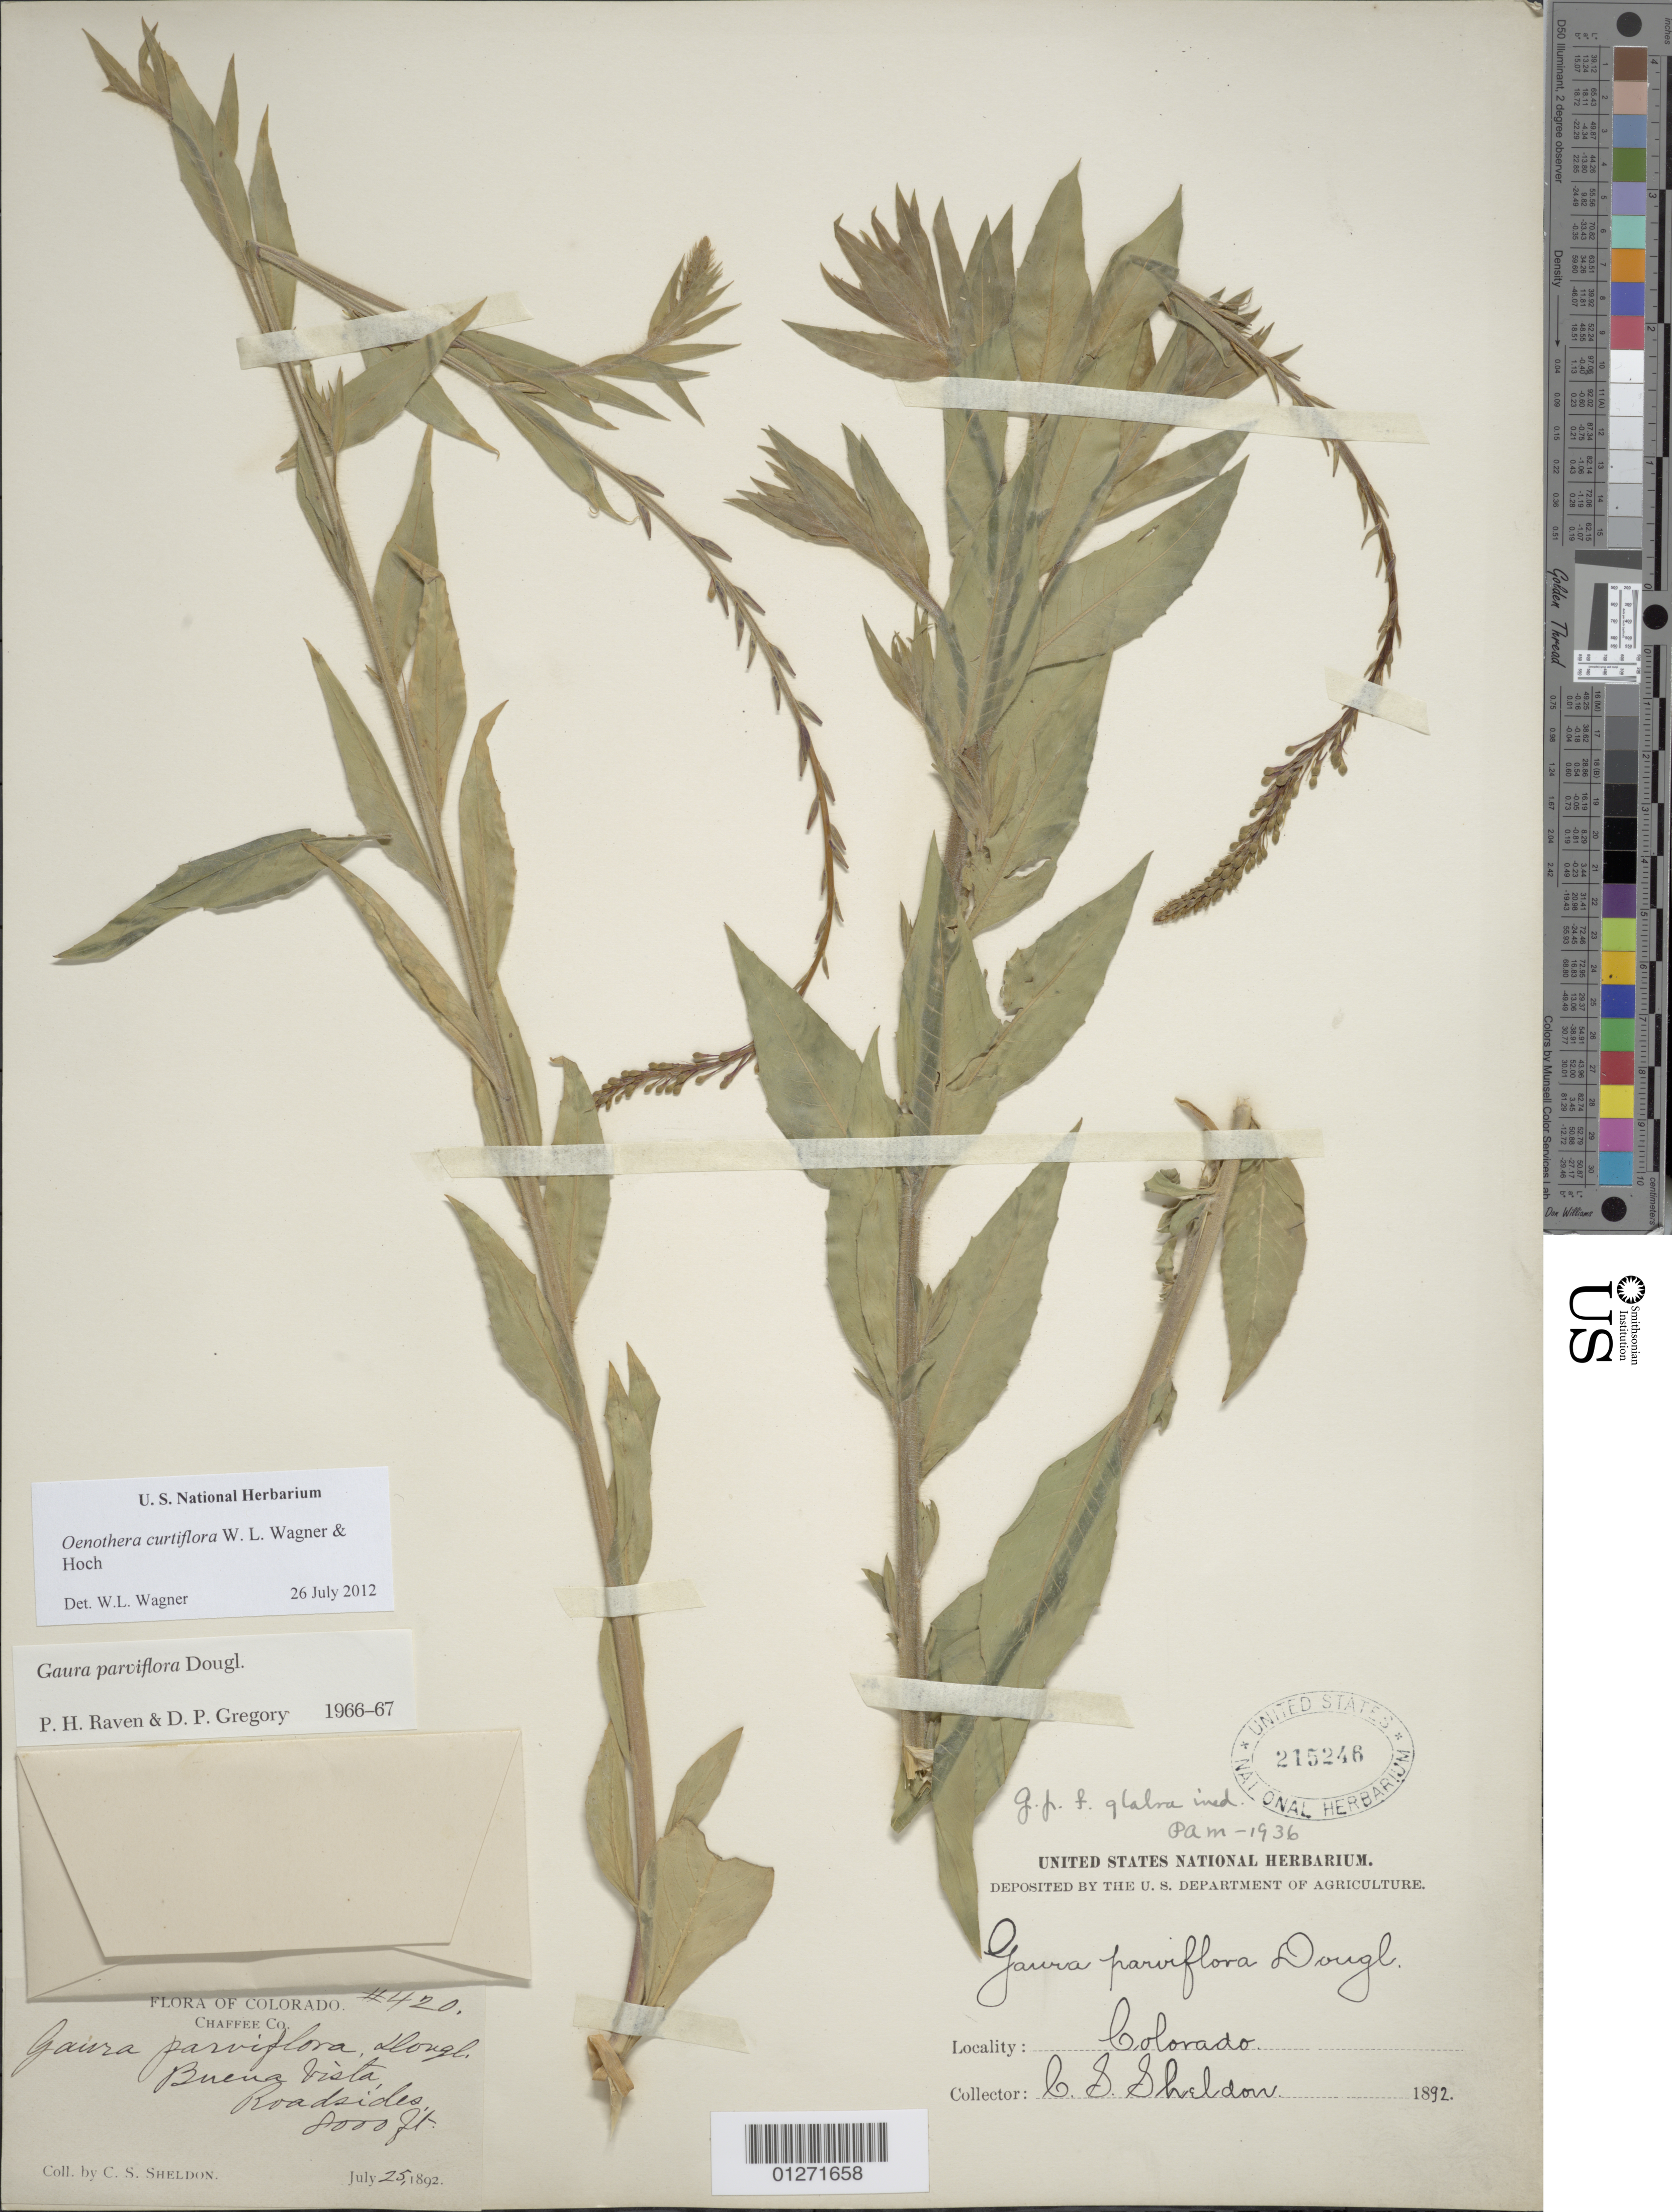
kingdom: Plantae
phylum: Tracheophyta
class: Magnoliopsida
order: Myrtales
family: Onagraceae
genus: Oenothera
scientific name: Oenothera curtiflora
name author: W.L. Wagner & Hoch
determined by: Wagner, W. L., (BOT), Smithsonian Institution - National Museum of Natural History (UNITED STATES)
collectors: C. S. Sheldon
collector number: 420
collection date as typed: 25 Jul 1892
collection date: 1892-07-25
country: United States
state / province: Colorado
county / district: Chaffee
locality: Buena Vista.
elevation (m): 2438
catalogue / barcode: US 215246